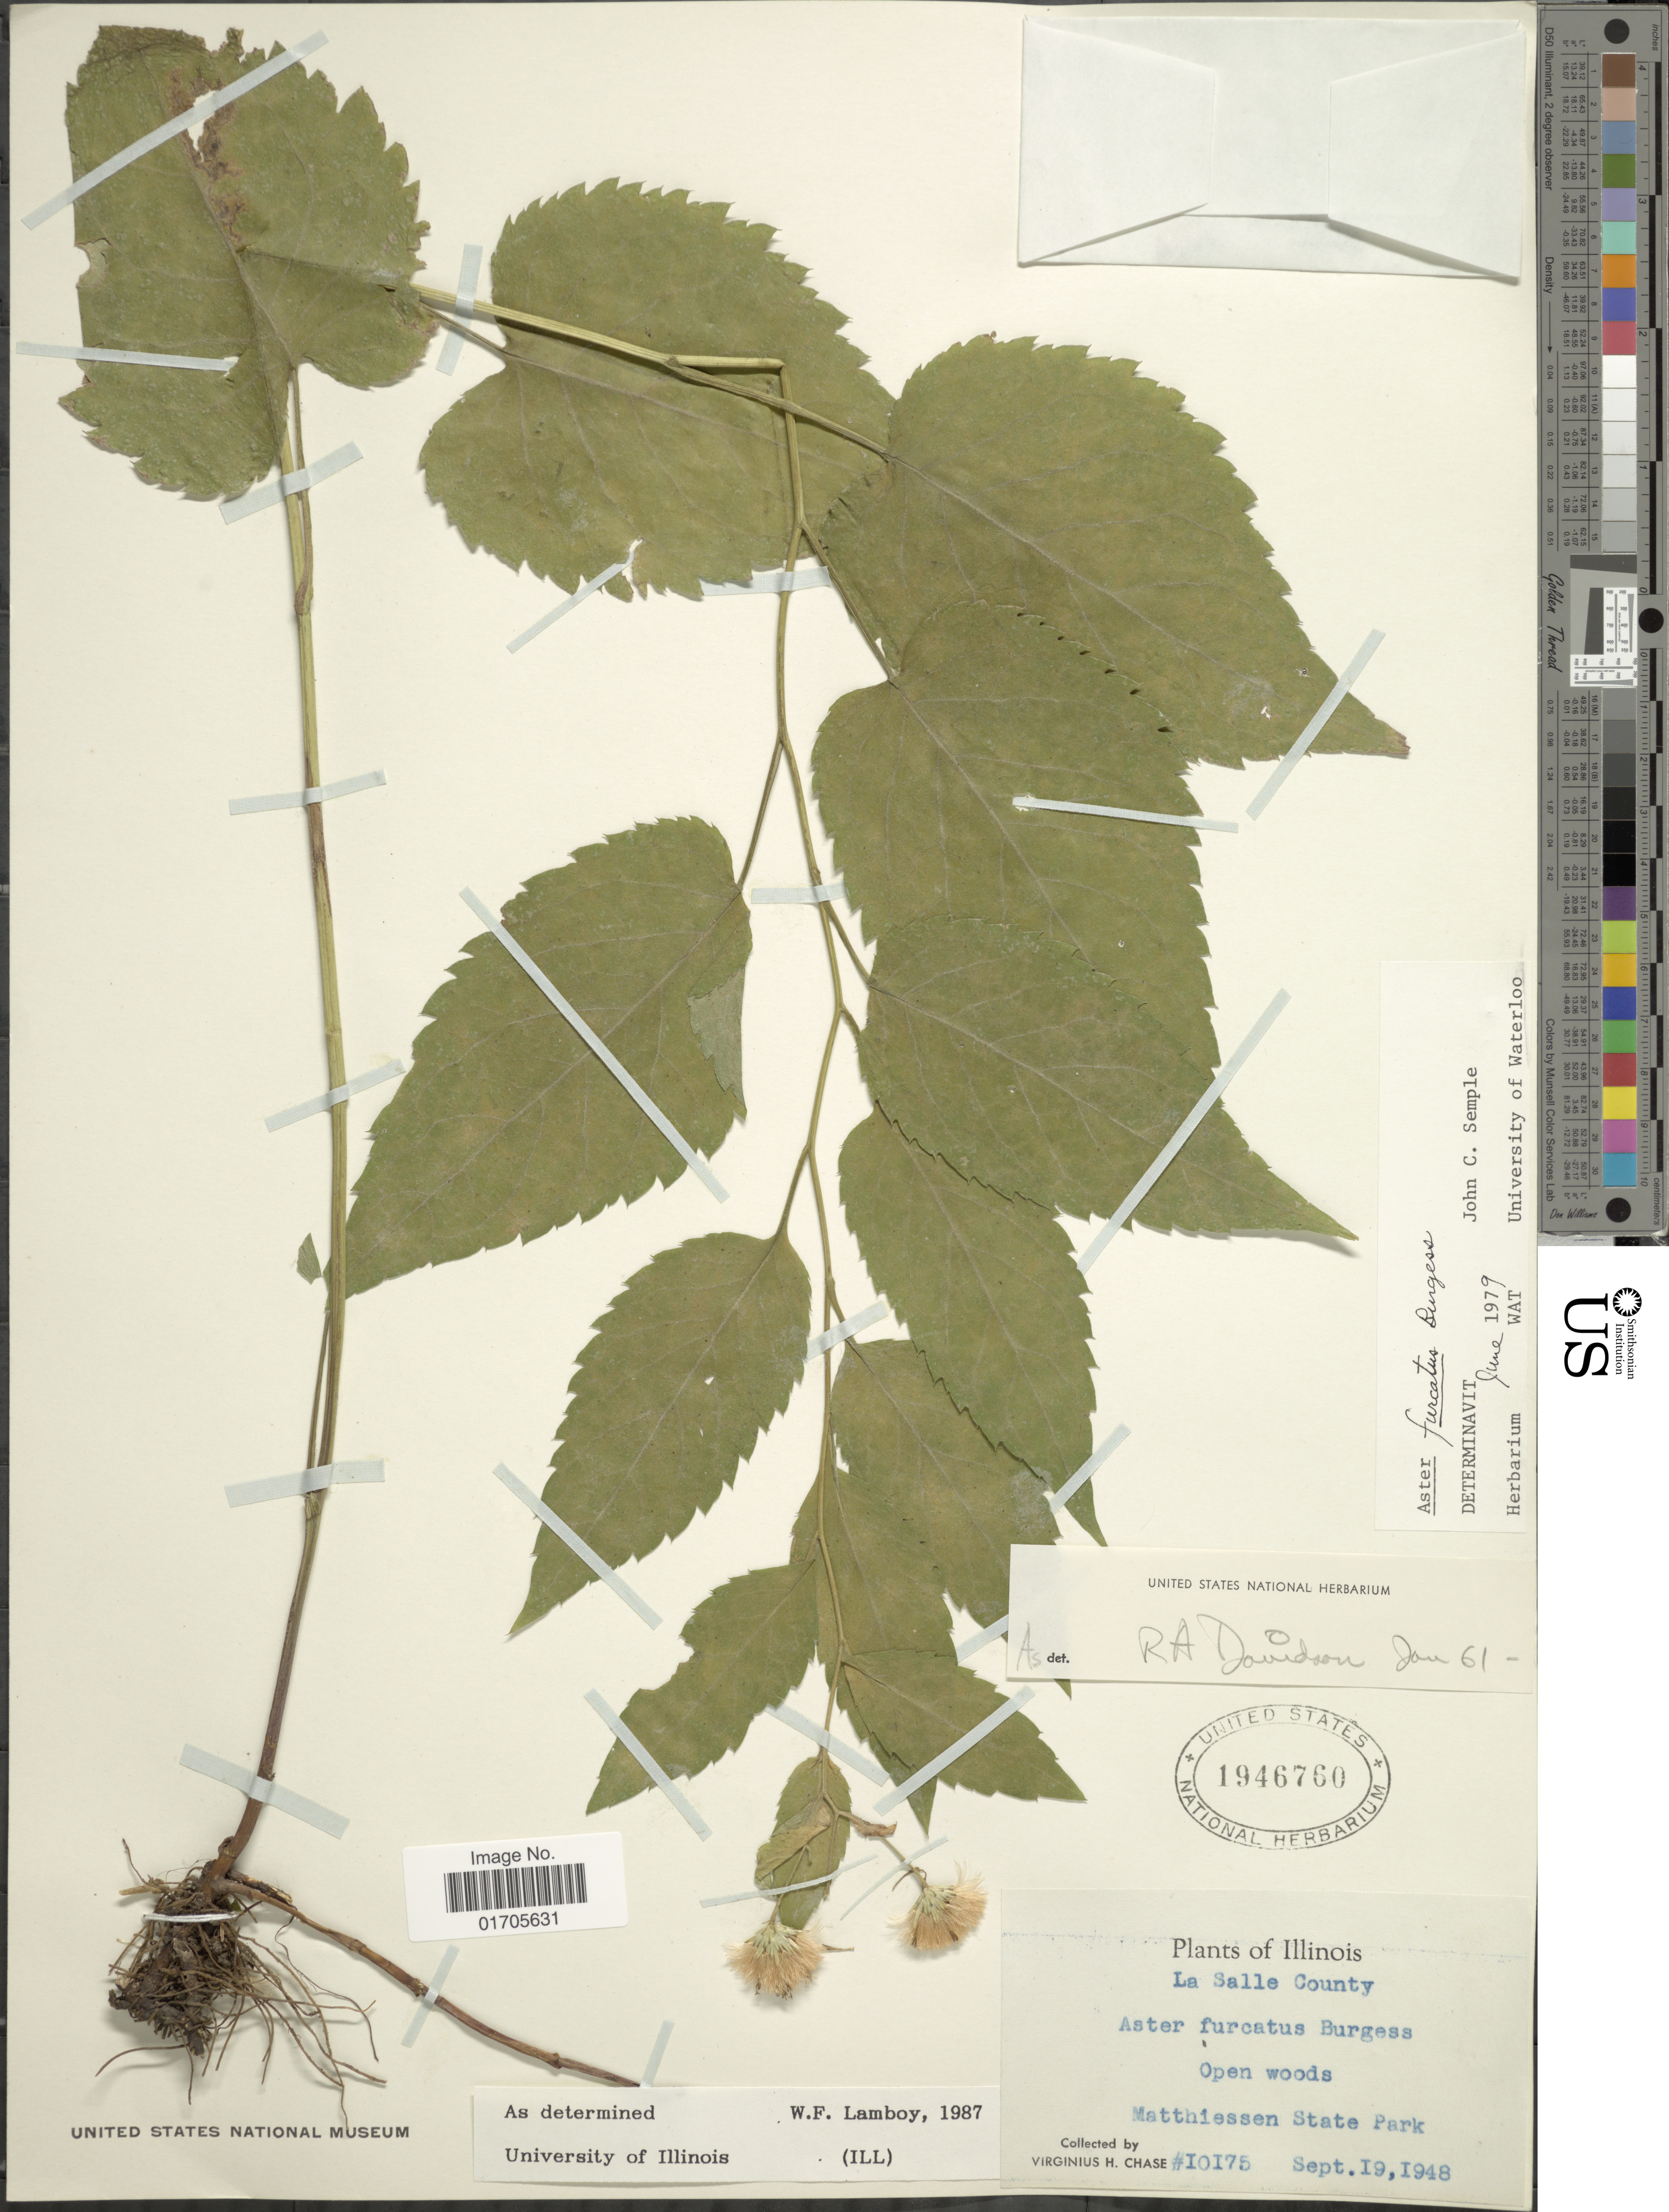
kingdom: Plantae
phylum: Tracheophyta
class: Magnoliopsida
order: Asterales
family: Asteraceae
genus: Eurybia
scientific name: Eurybia furcata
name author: G.L. Nesom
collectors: V. H. Chase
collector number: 10175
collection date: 1948-09-19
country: United States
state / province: Illinois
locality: Illinois. La Salle County. Open woods. Matthiessen State Park.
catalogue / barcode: US 1946760